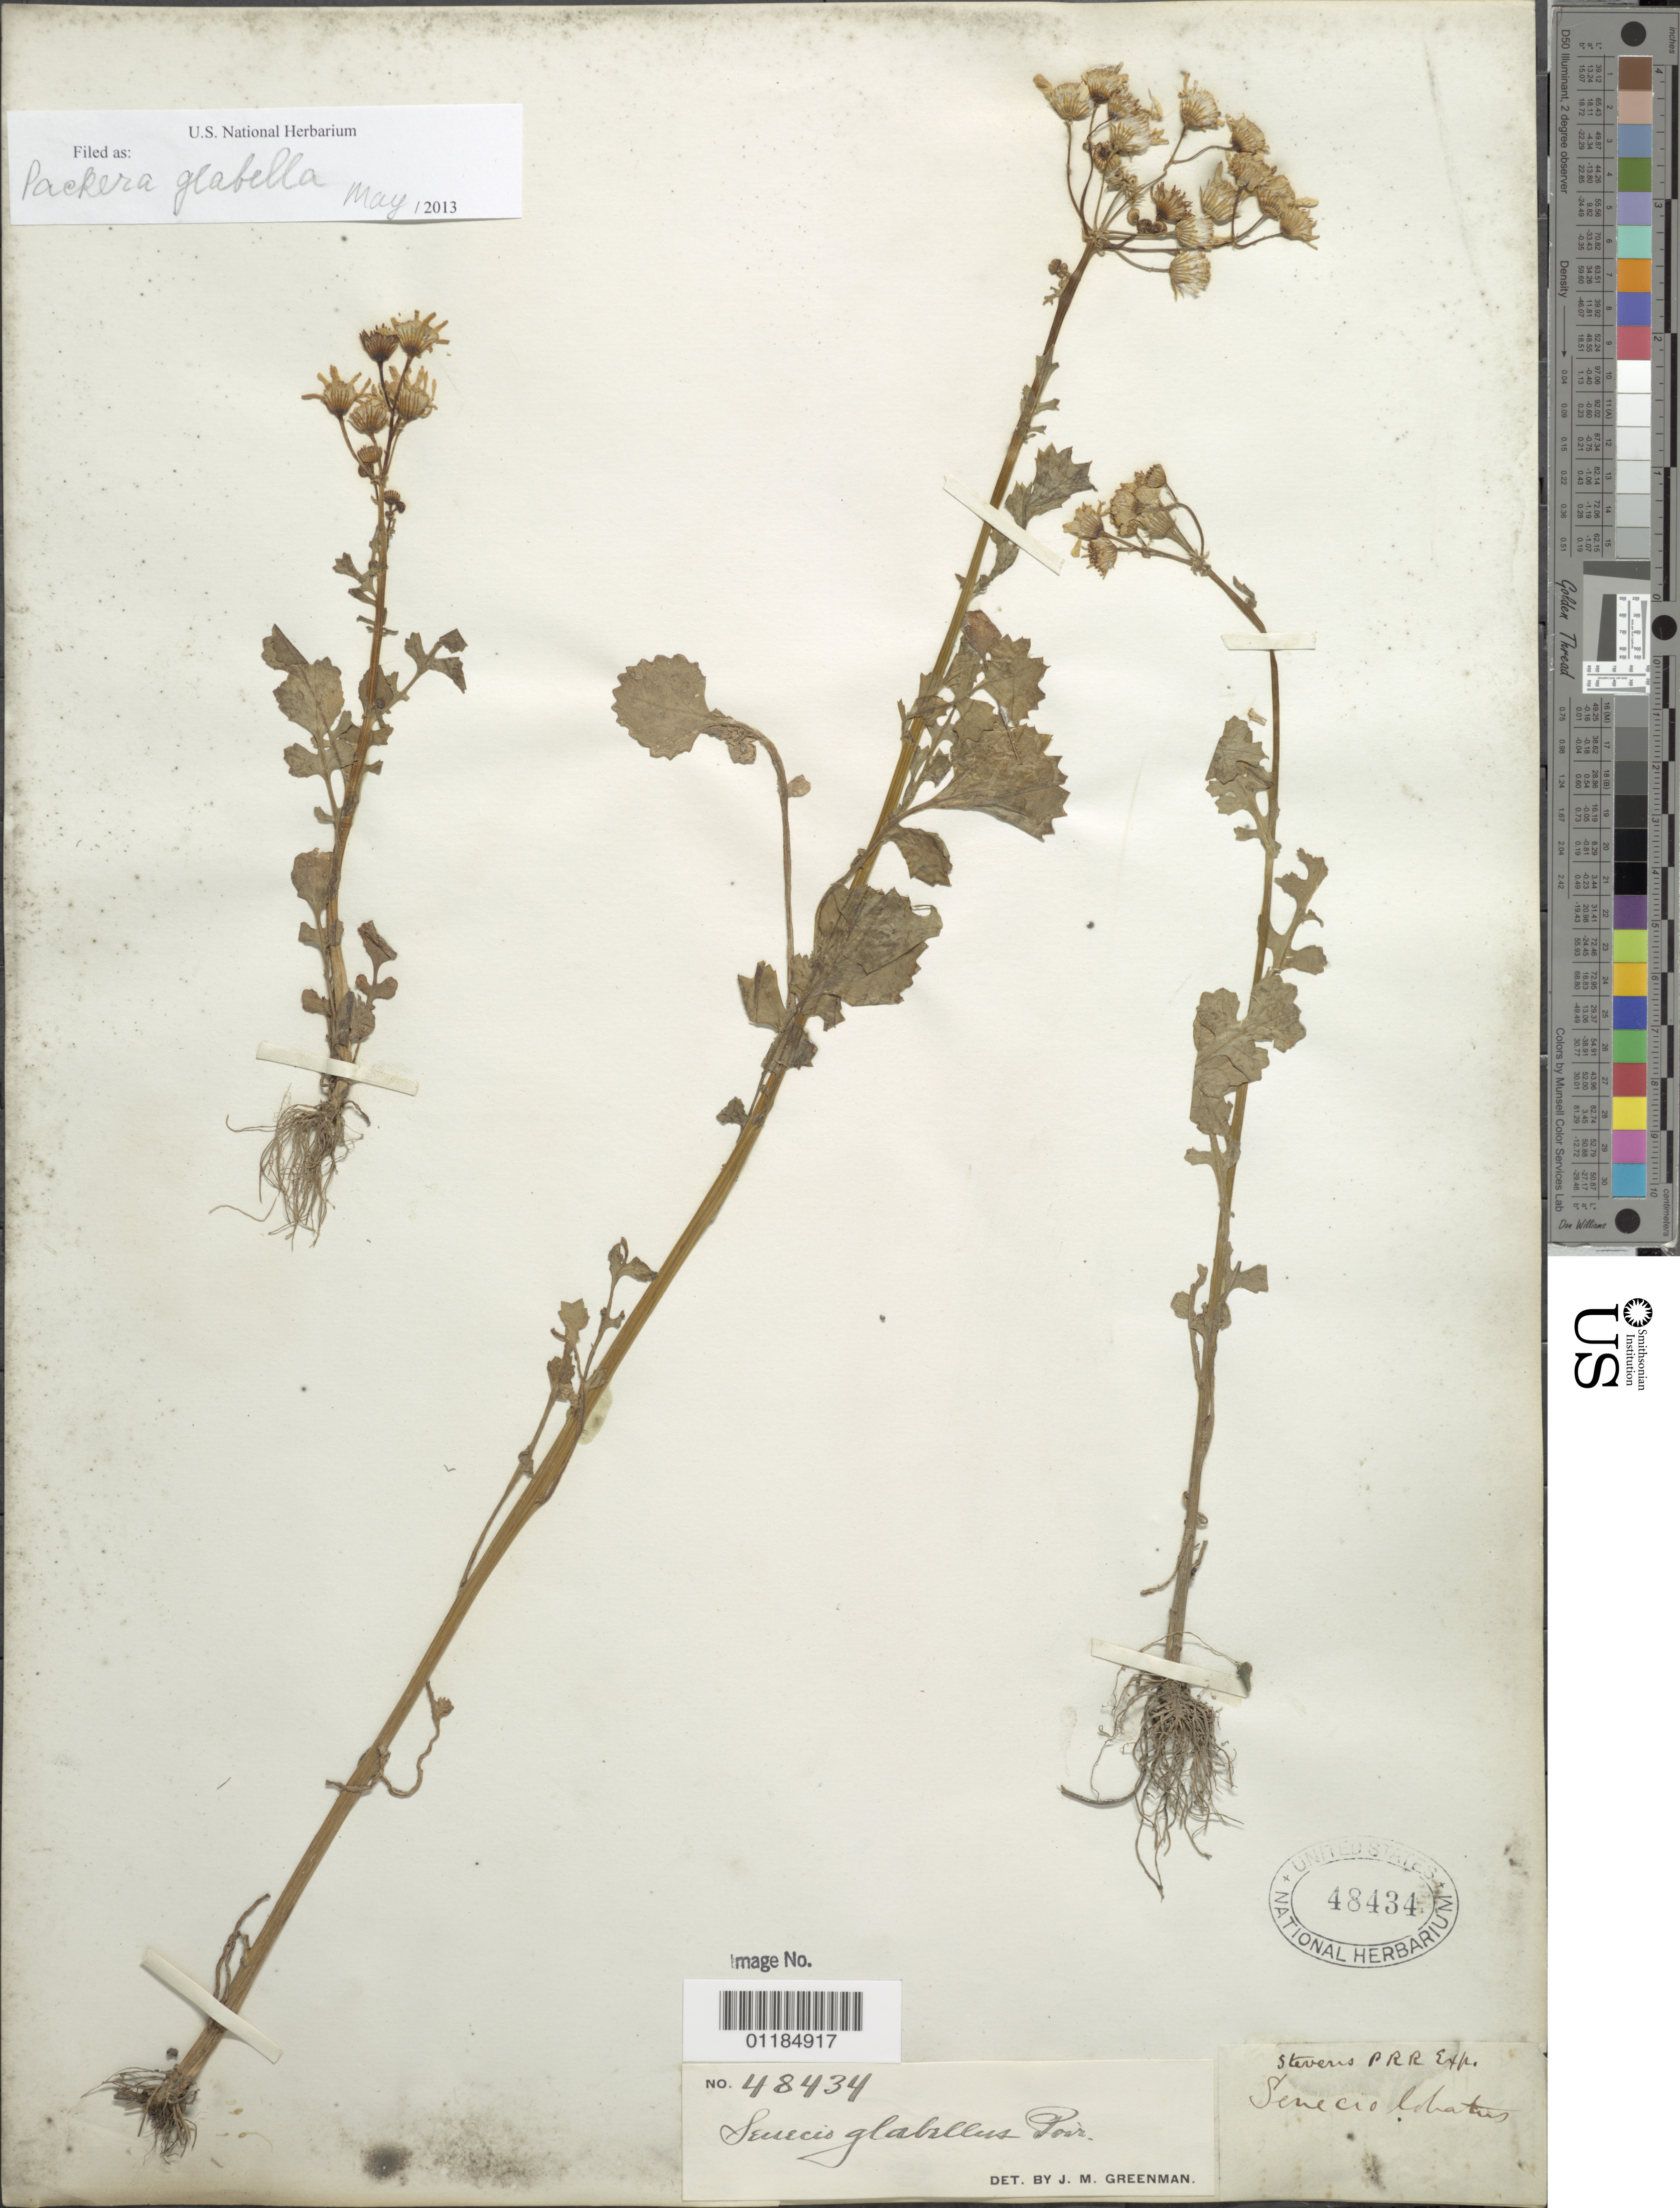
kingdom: Plantae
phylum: Tracheophyta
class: Magnoliopsida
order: Asterales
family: Asteraceae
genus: Packera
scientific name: Packera glabella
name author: (Poir.) C. Jeffrey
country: United States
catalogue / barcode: US 48434